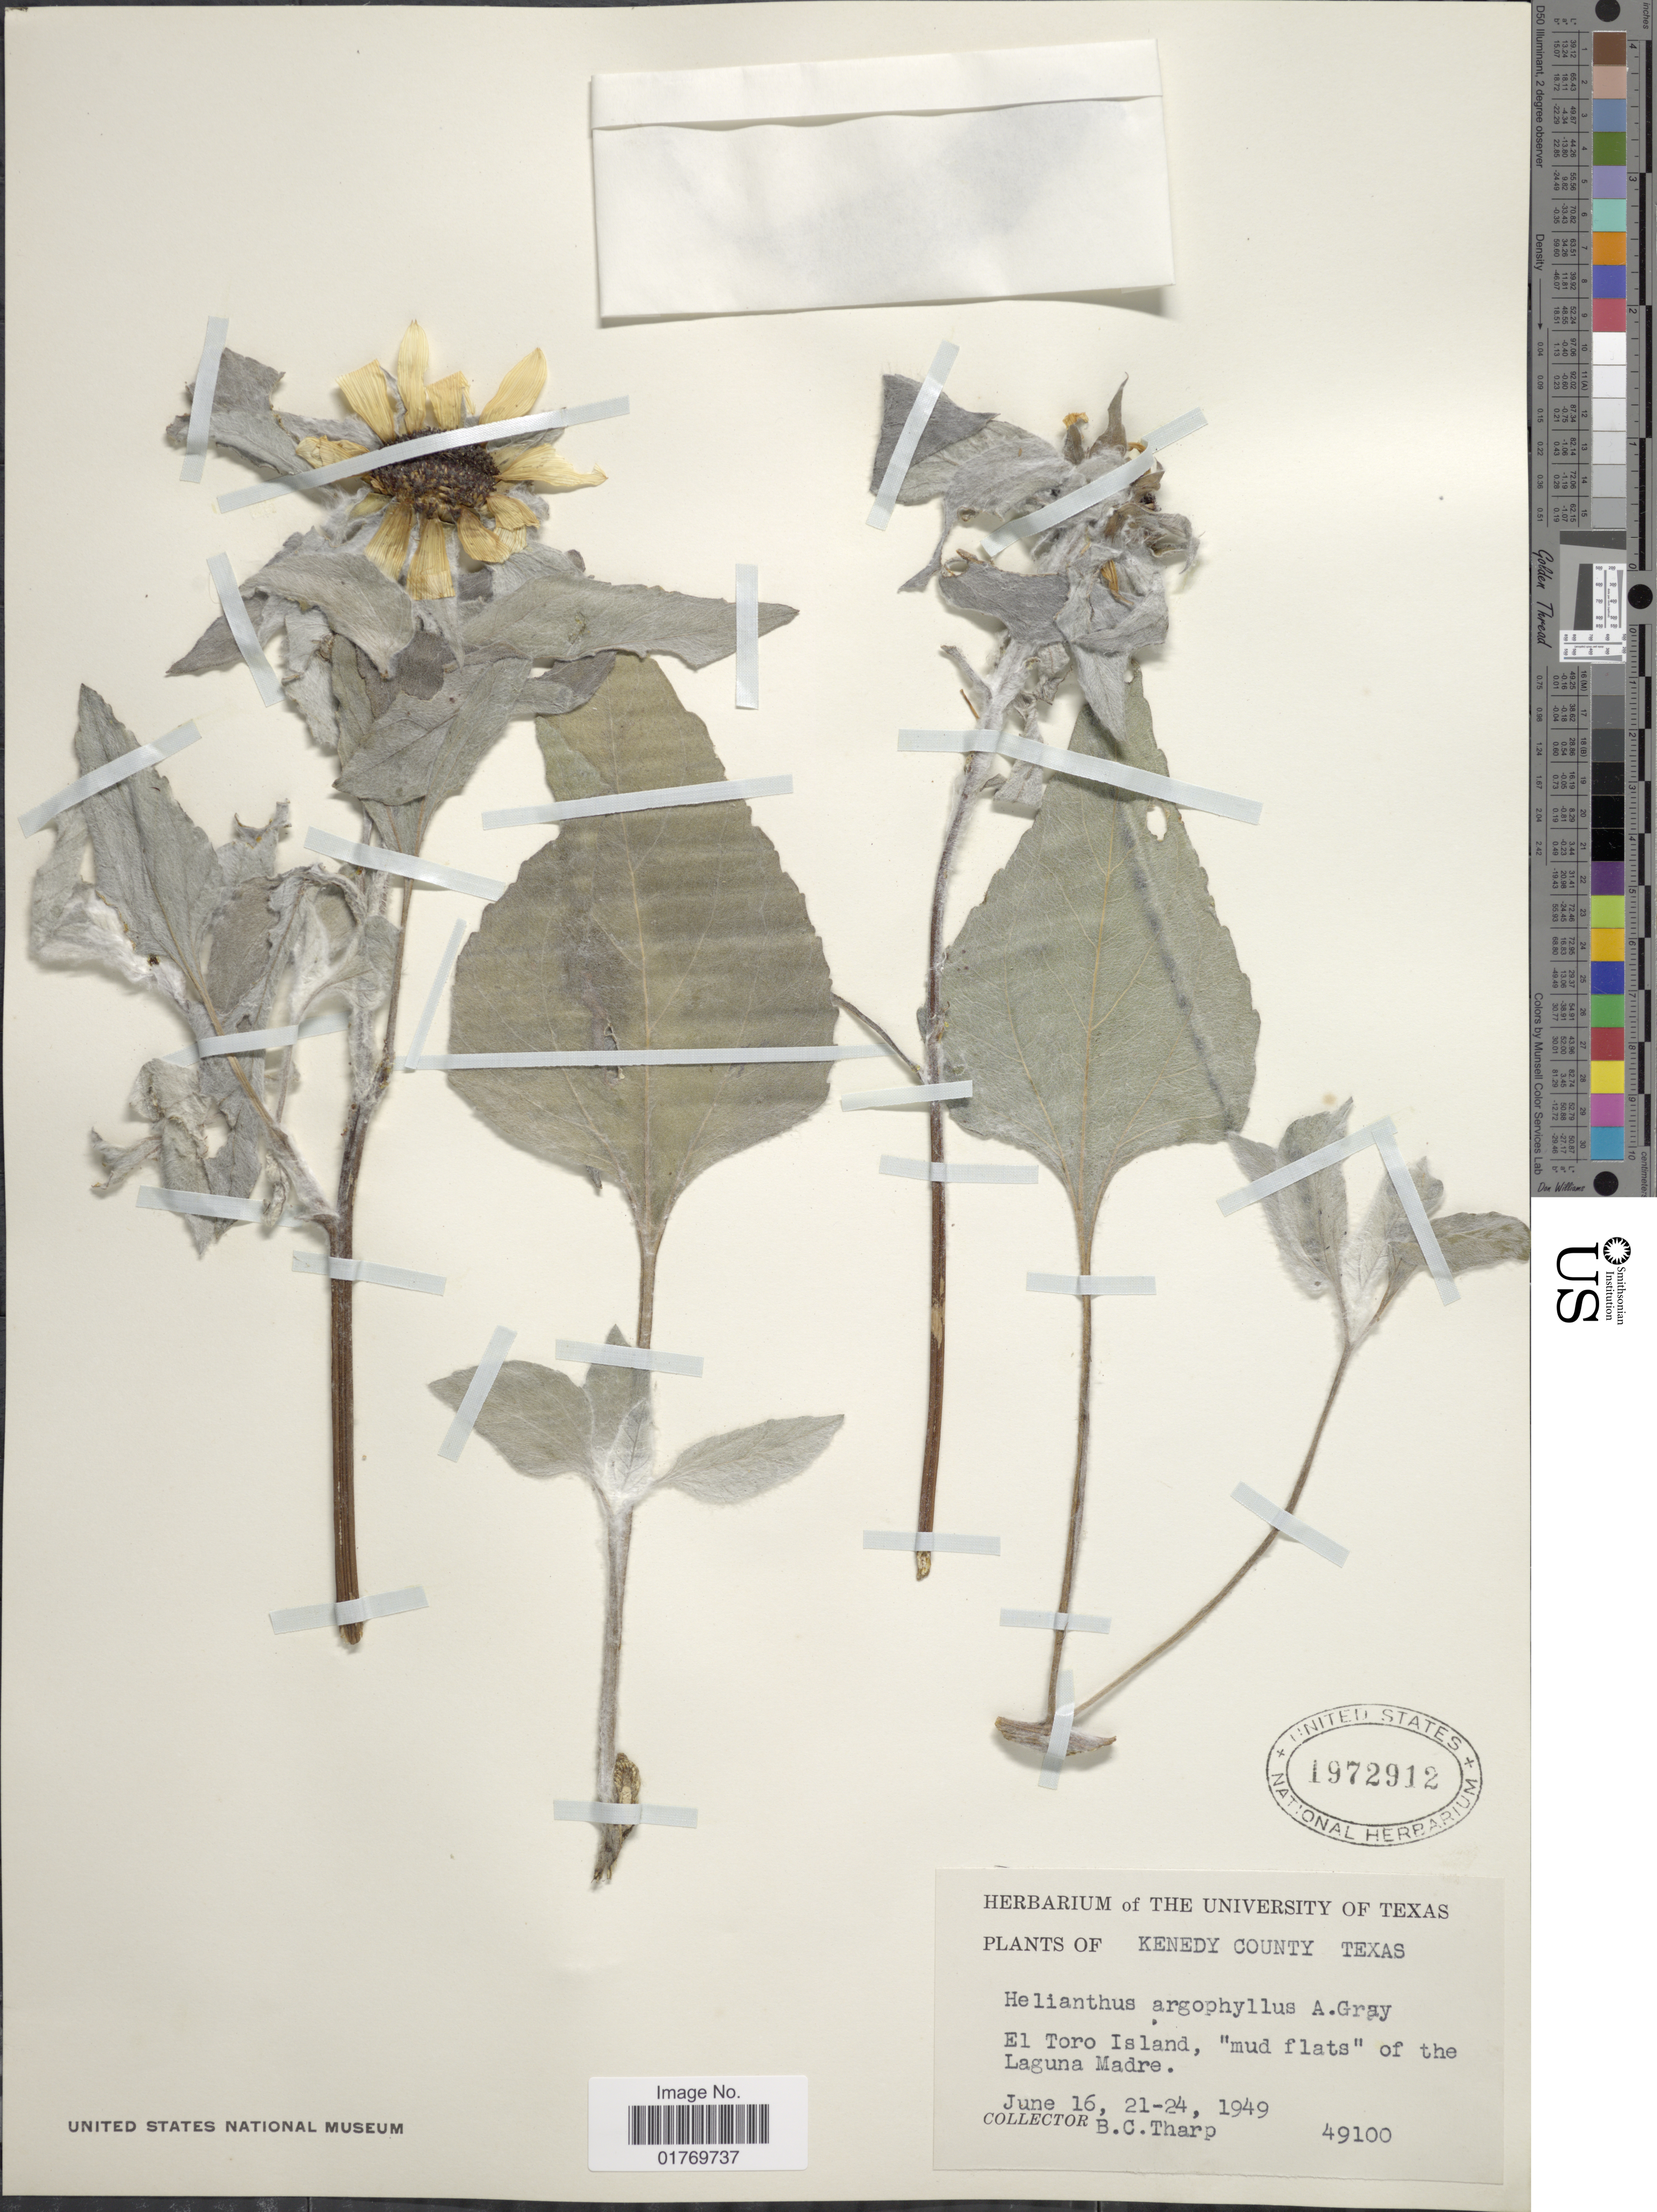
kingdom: Plantae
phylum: Tracheophyta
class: Magnoliopsida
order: Asterales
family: Asteraceae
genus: Helianthus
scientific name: Helianthus argophyllus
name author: Torr. & A. Gray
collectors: B. C. Tharp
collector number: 49100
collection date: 1949-06-16/1949-06-24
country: United States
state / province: Texas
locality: Kenedy County Texas, El Toro Island, "mud flats" , of the Laguna Madre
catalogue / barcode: US 1972912